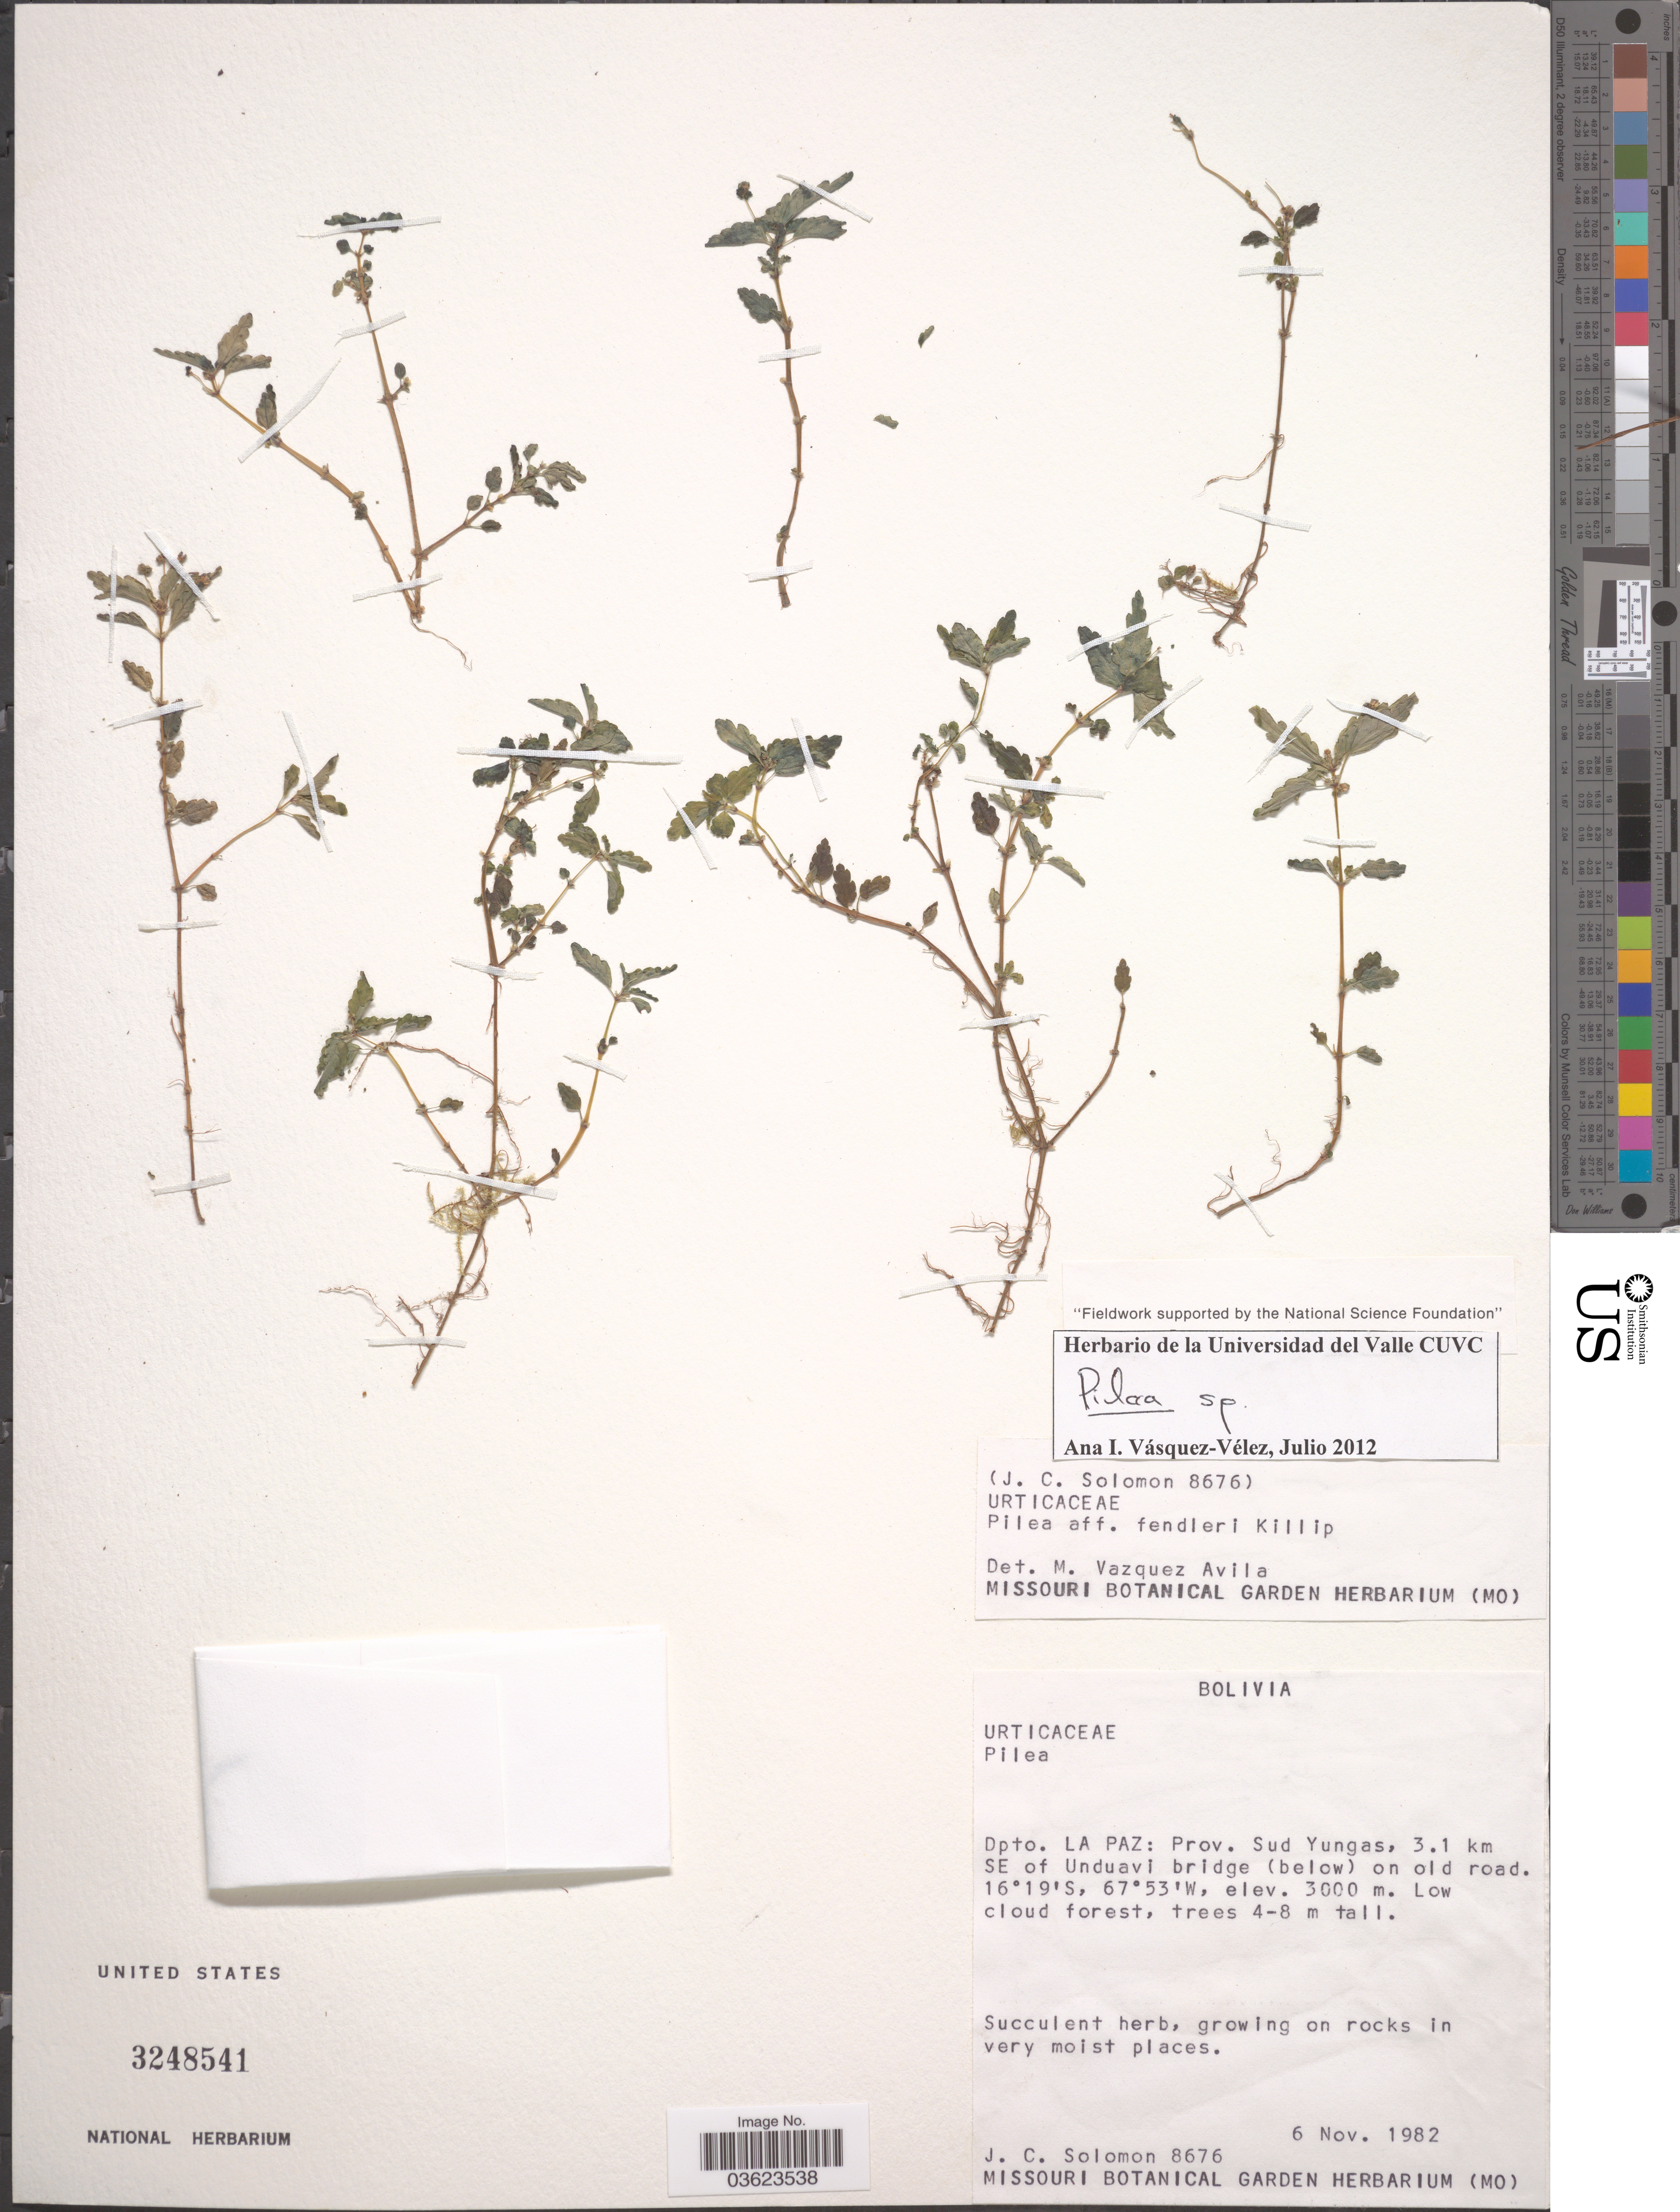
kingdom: Plantae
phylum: Tracheophyta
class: Magnoliopsida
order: Rosales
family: Urticaceae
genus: Pilea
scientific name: Pilea sp.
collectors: J. C. Solomon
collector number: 8676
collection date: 1982-11-06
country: Bolivia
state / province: La Paz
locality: Dpto. La Paz: Prov. Sud Yungas, 3.1 km SE of Unduavi bridge (below) on old road.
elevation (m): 3000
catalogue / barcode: US 3248541